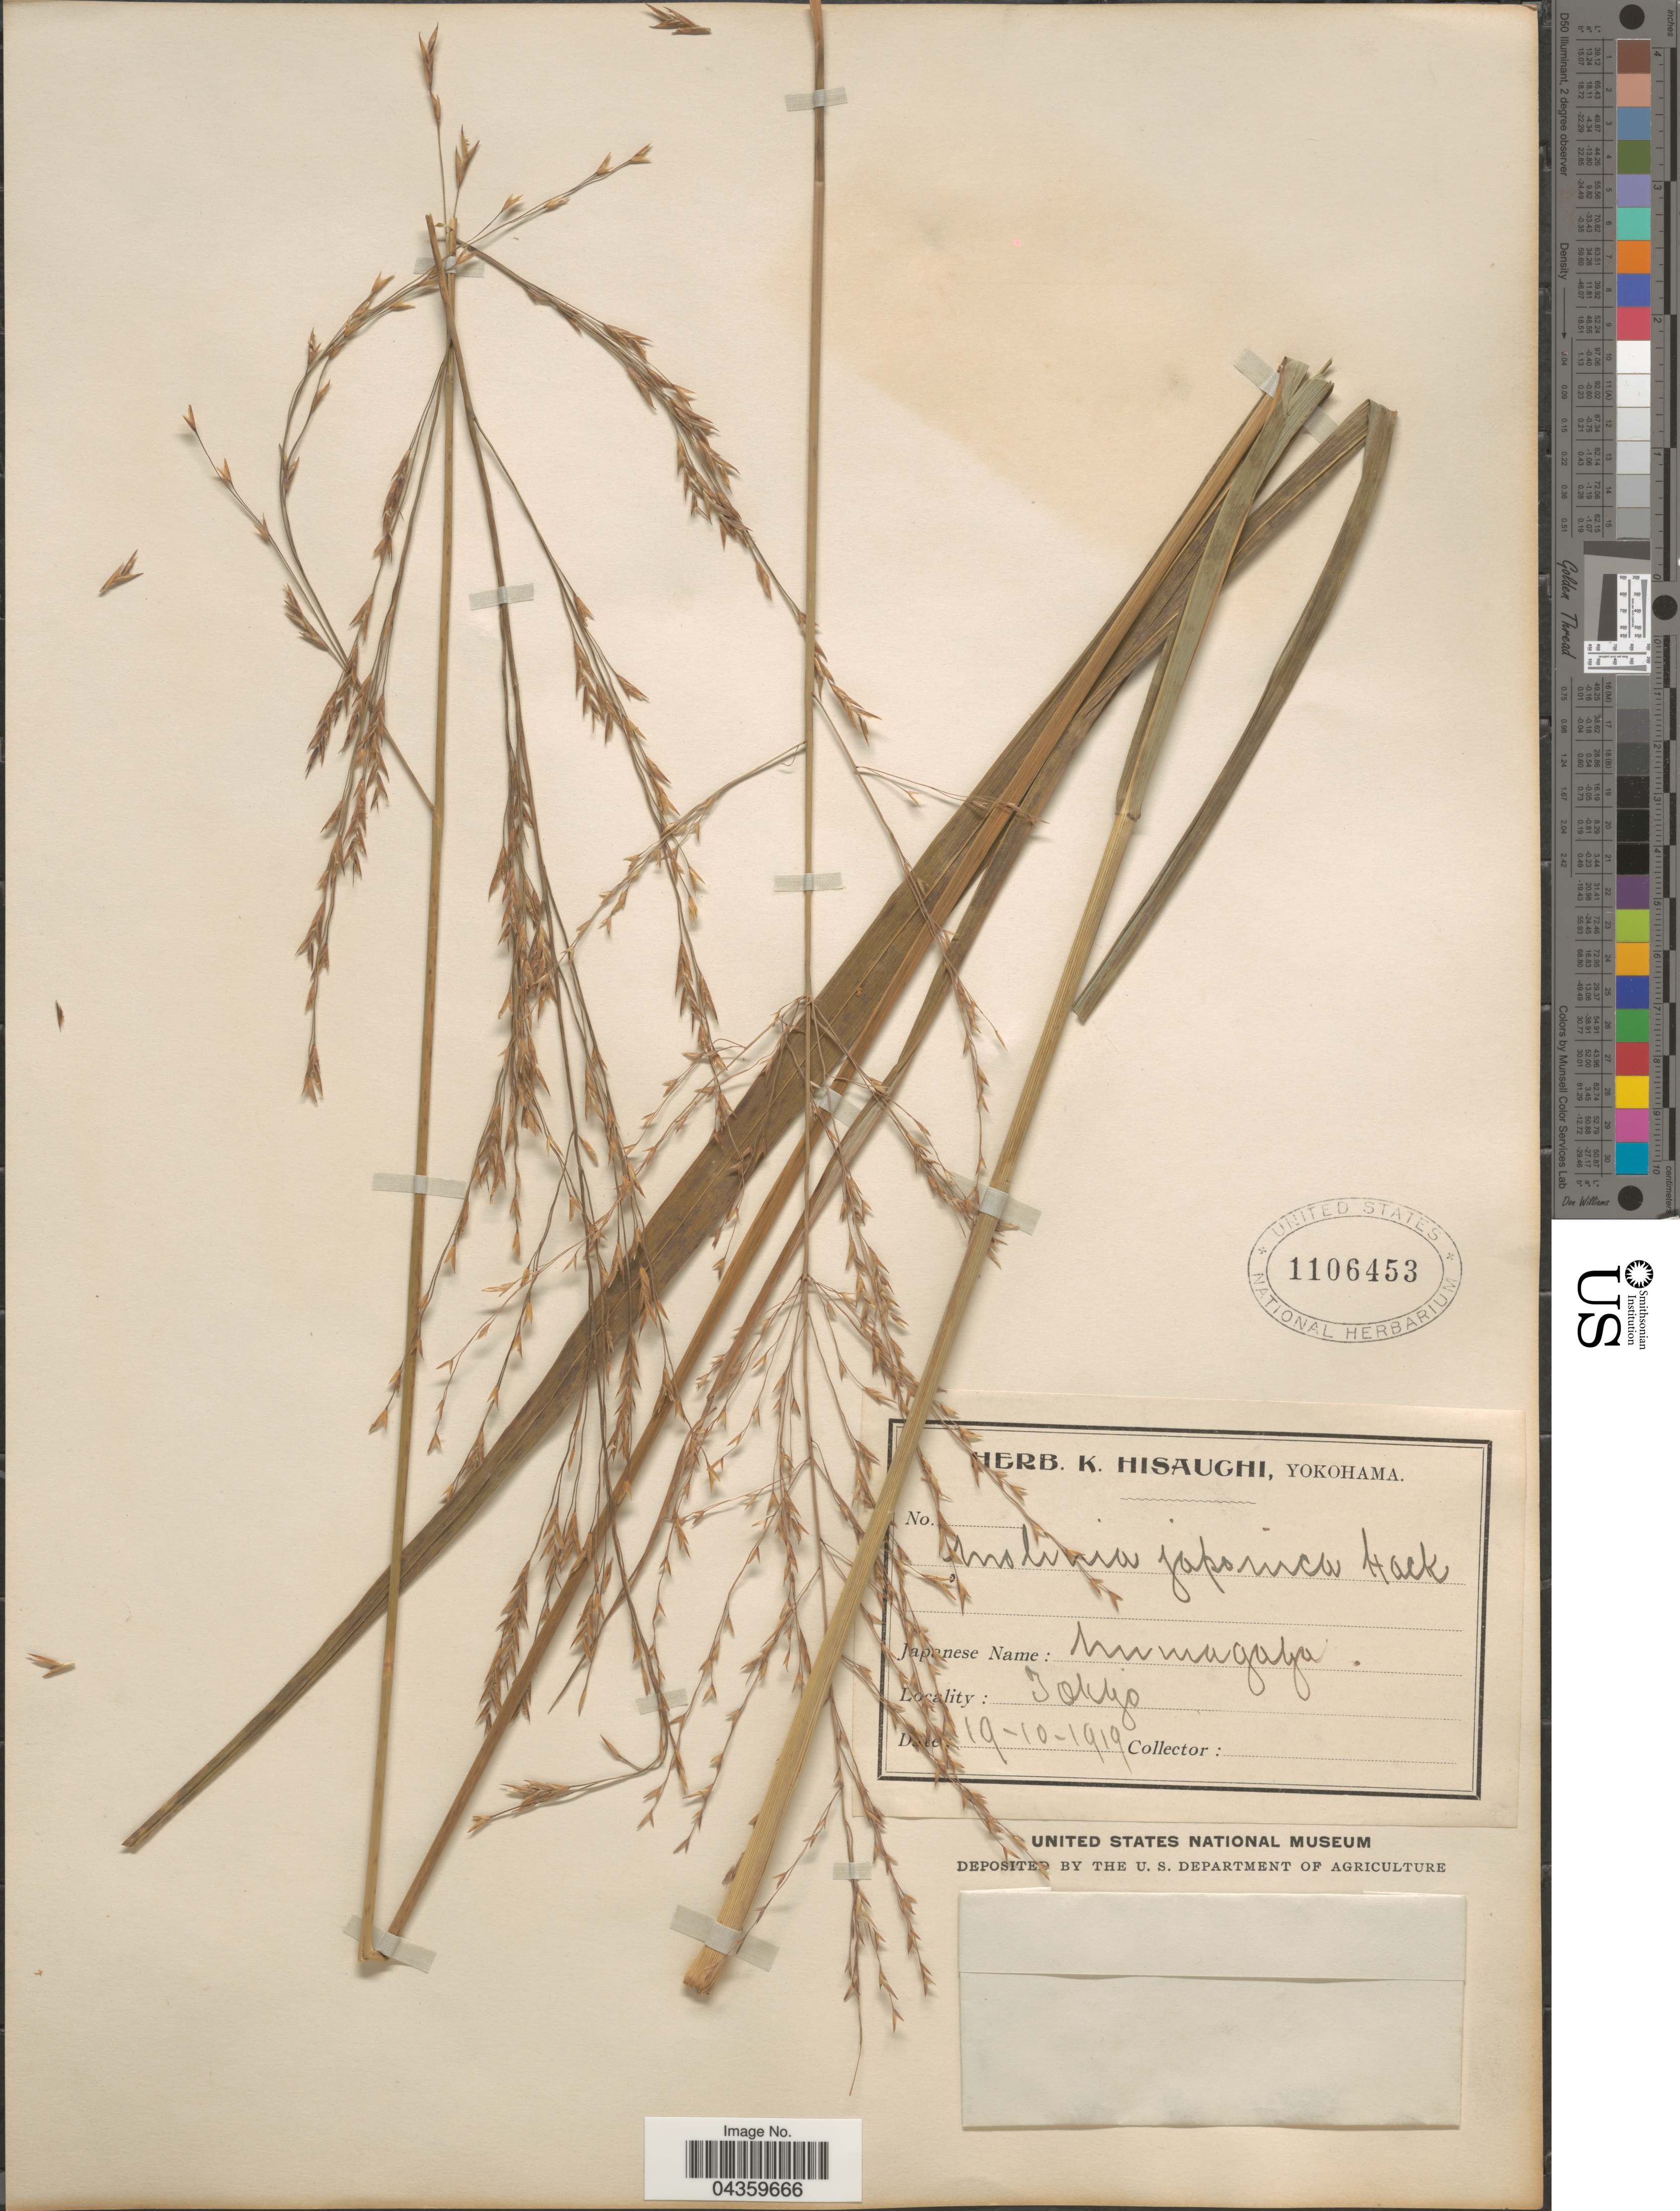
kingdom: Plantae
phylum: Tracheophyta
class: Liliopsida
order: Poales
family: Poaceae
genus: Molinia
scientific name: Molinia japonica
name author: Hack.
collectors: ex herb. Hisaughi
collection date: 1919-10-19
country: Japan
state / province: Tokyo, Federal City of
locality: Tokyo.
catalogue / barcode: US 1106453